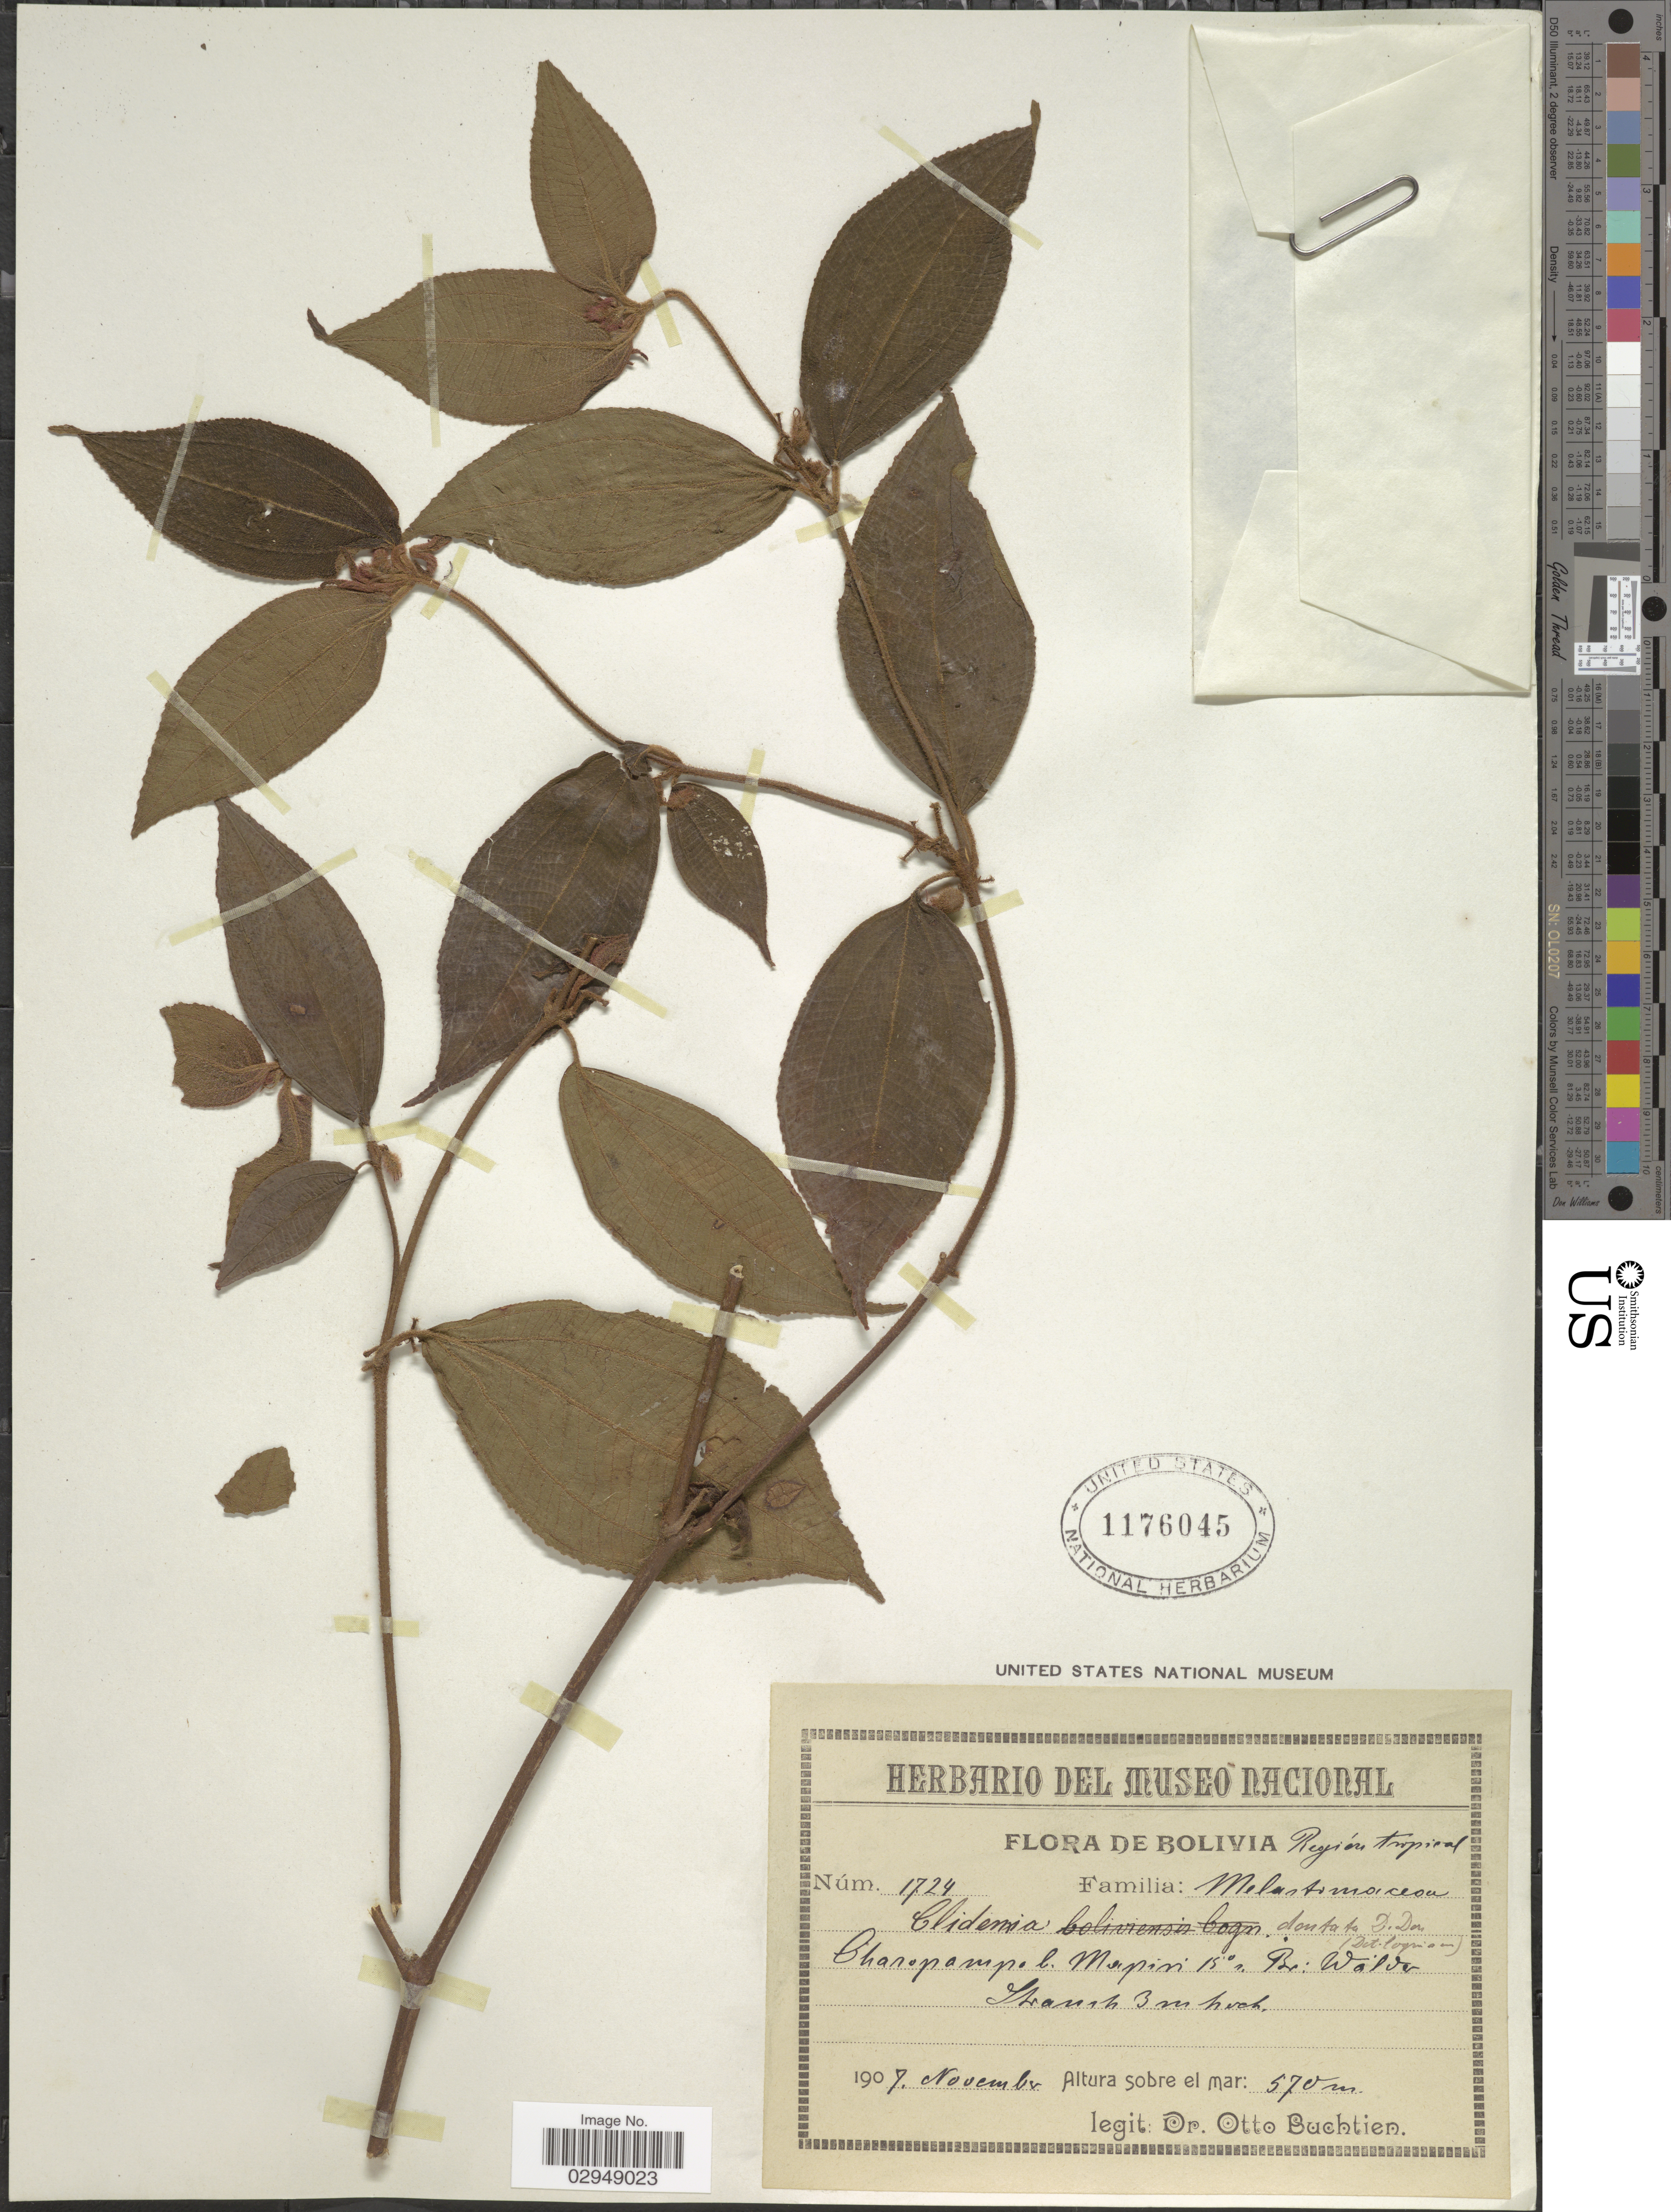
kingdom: Plantae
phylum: Tracheophyta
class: Magnoliopsida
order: Myrtales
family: Melastomataceae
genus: Clidemia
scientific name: Clidemia dentata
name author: D. Don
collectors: O. Buchtien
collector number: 1724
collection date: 1907-11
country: Bolivia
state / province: La Paz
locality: Región tropical. Charopampa b. Mapiri 15° n. Br.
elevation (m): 570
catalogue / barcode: US 1176045